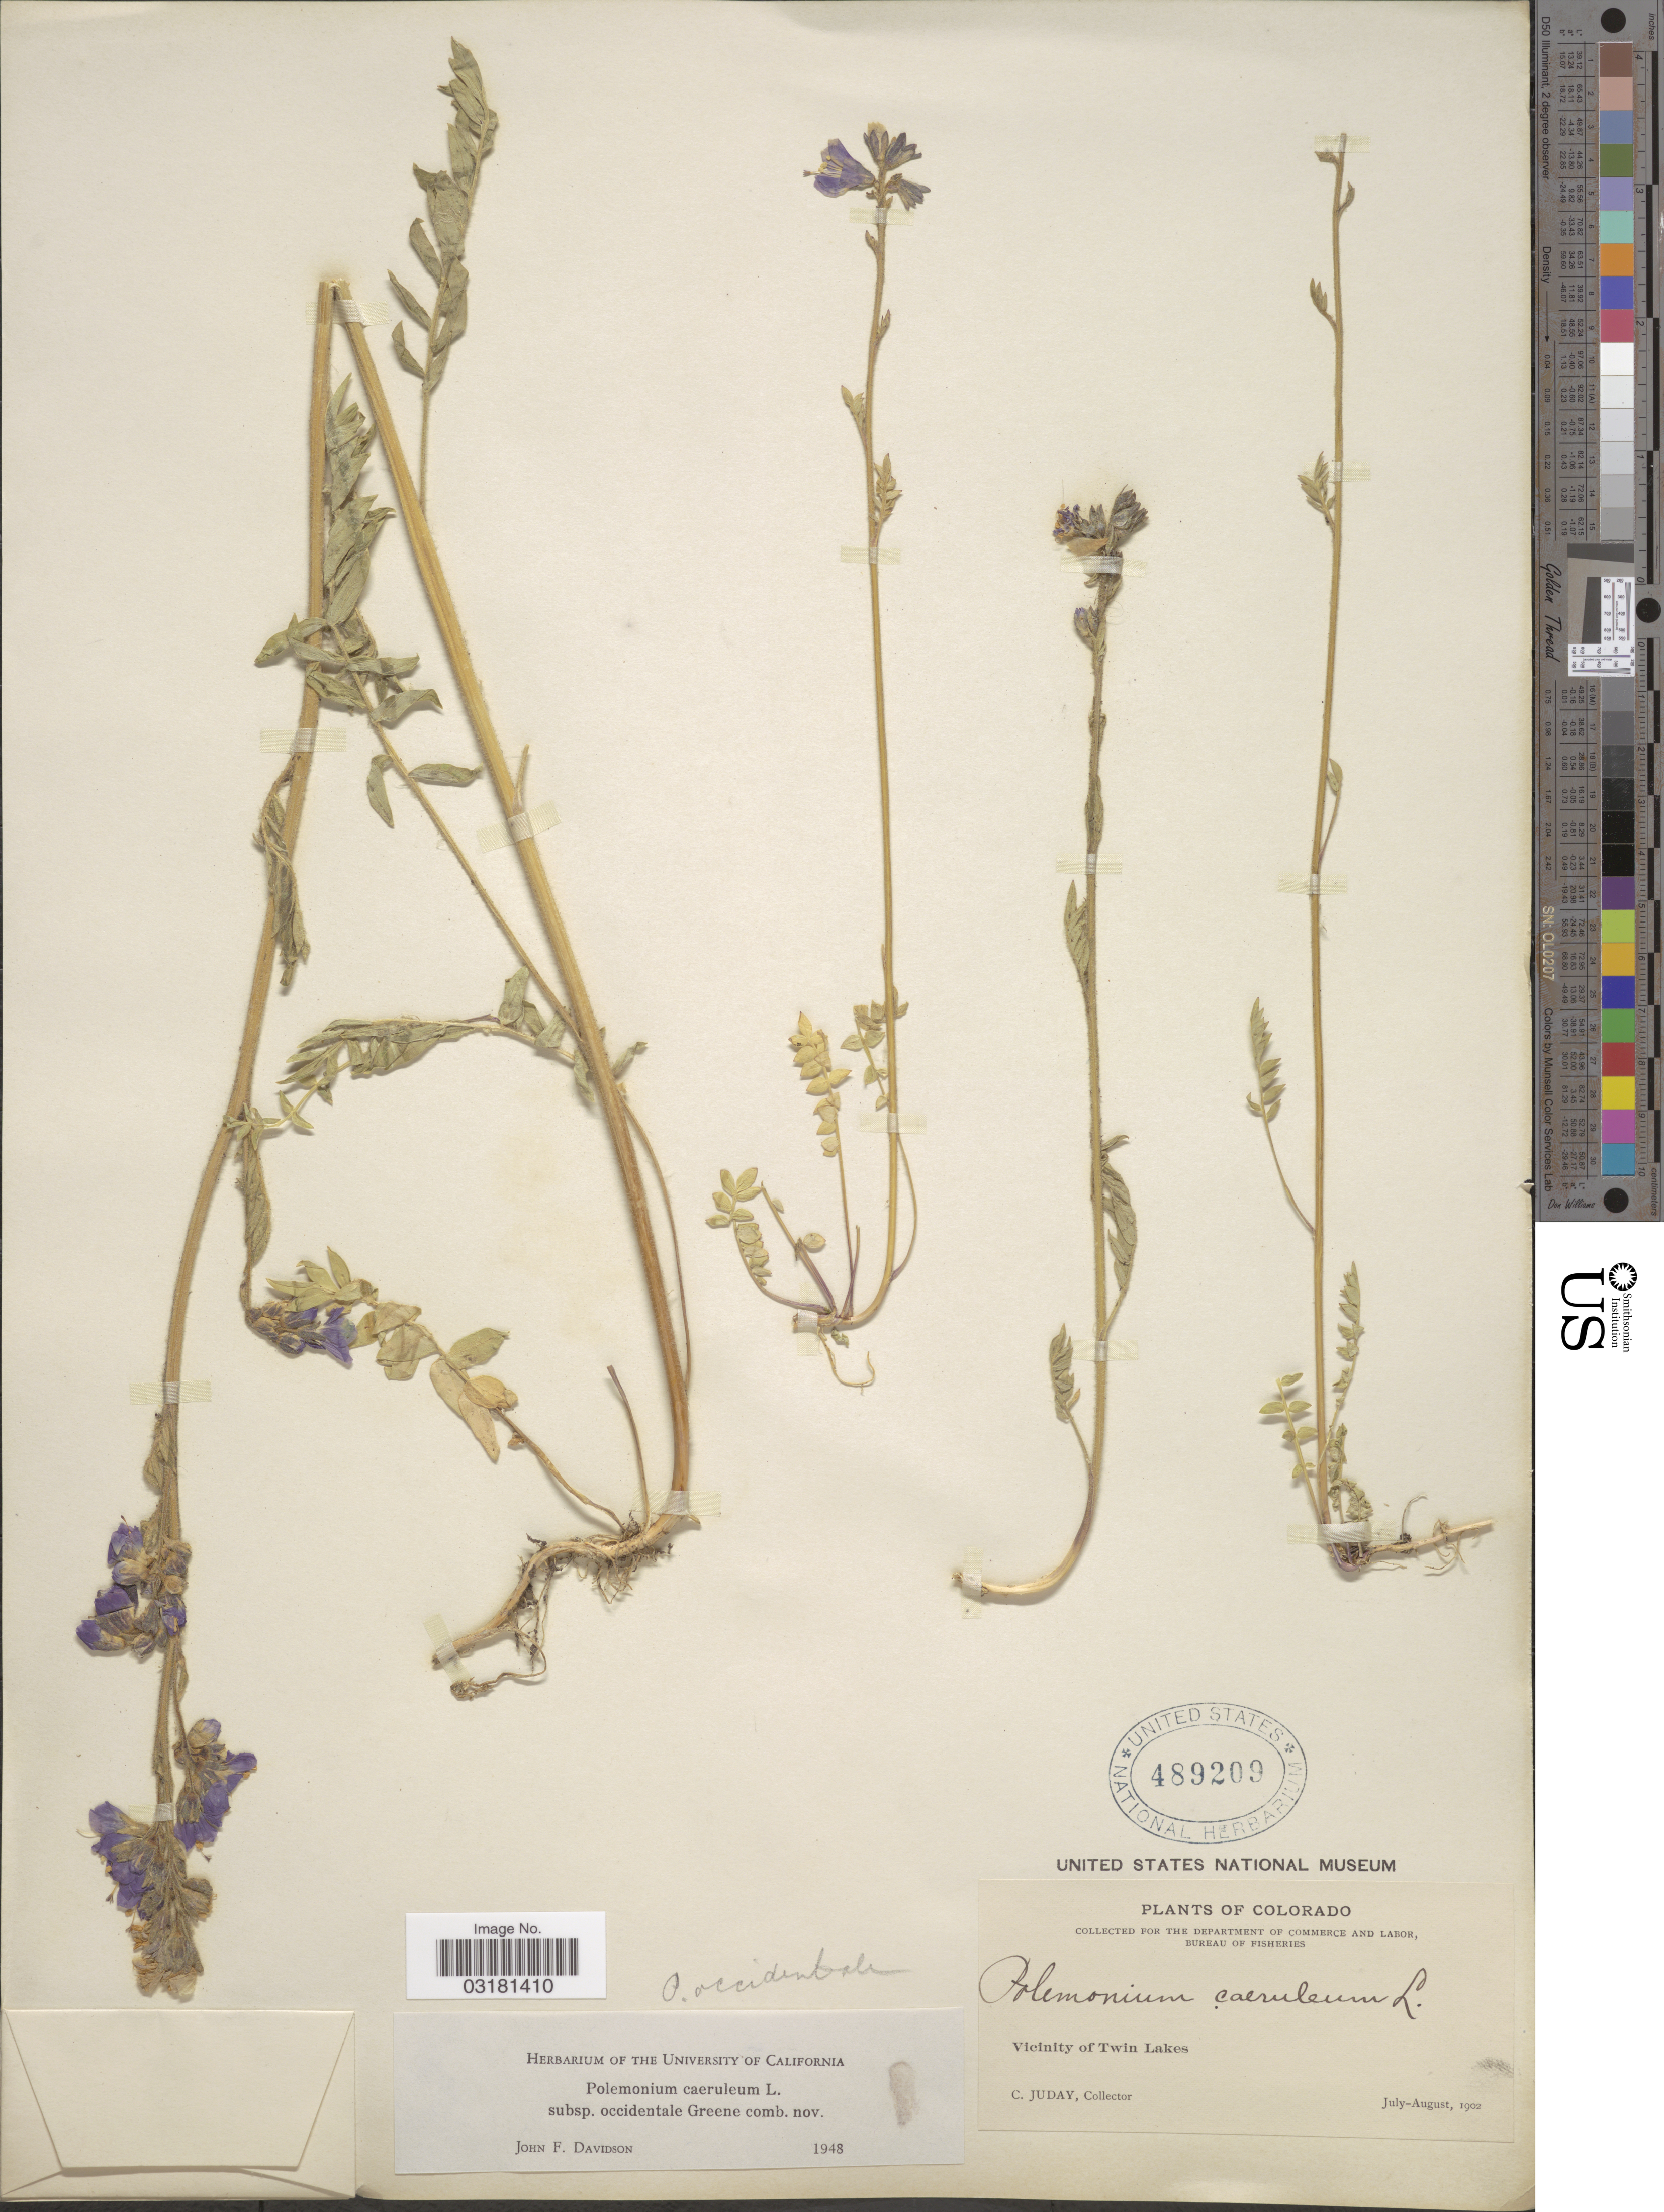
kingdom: Plantae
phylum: Tracheophyta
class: Magnoliopsida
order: Ericales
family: Polemoniaceae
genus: Polemonium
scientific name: Polemonium occidentale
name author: Greene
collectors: C. Juday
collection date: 1902-07/1902-08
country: United States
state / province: Colorado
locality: Vicinity of Twin Lakes.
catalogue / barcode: US 489209